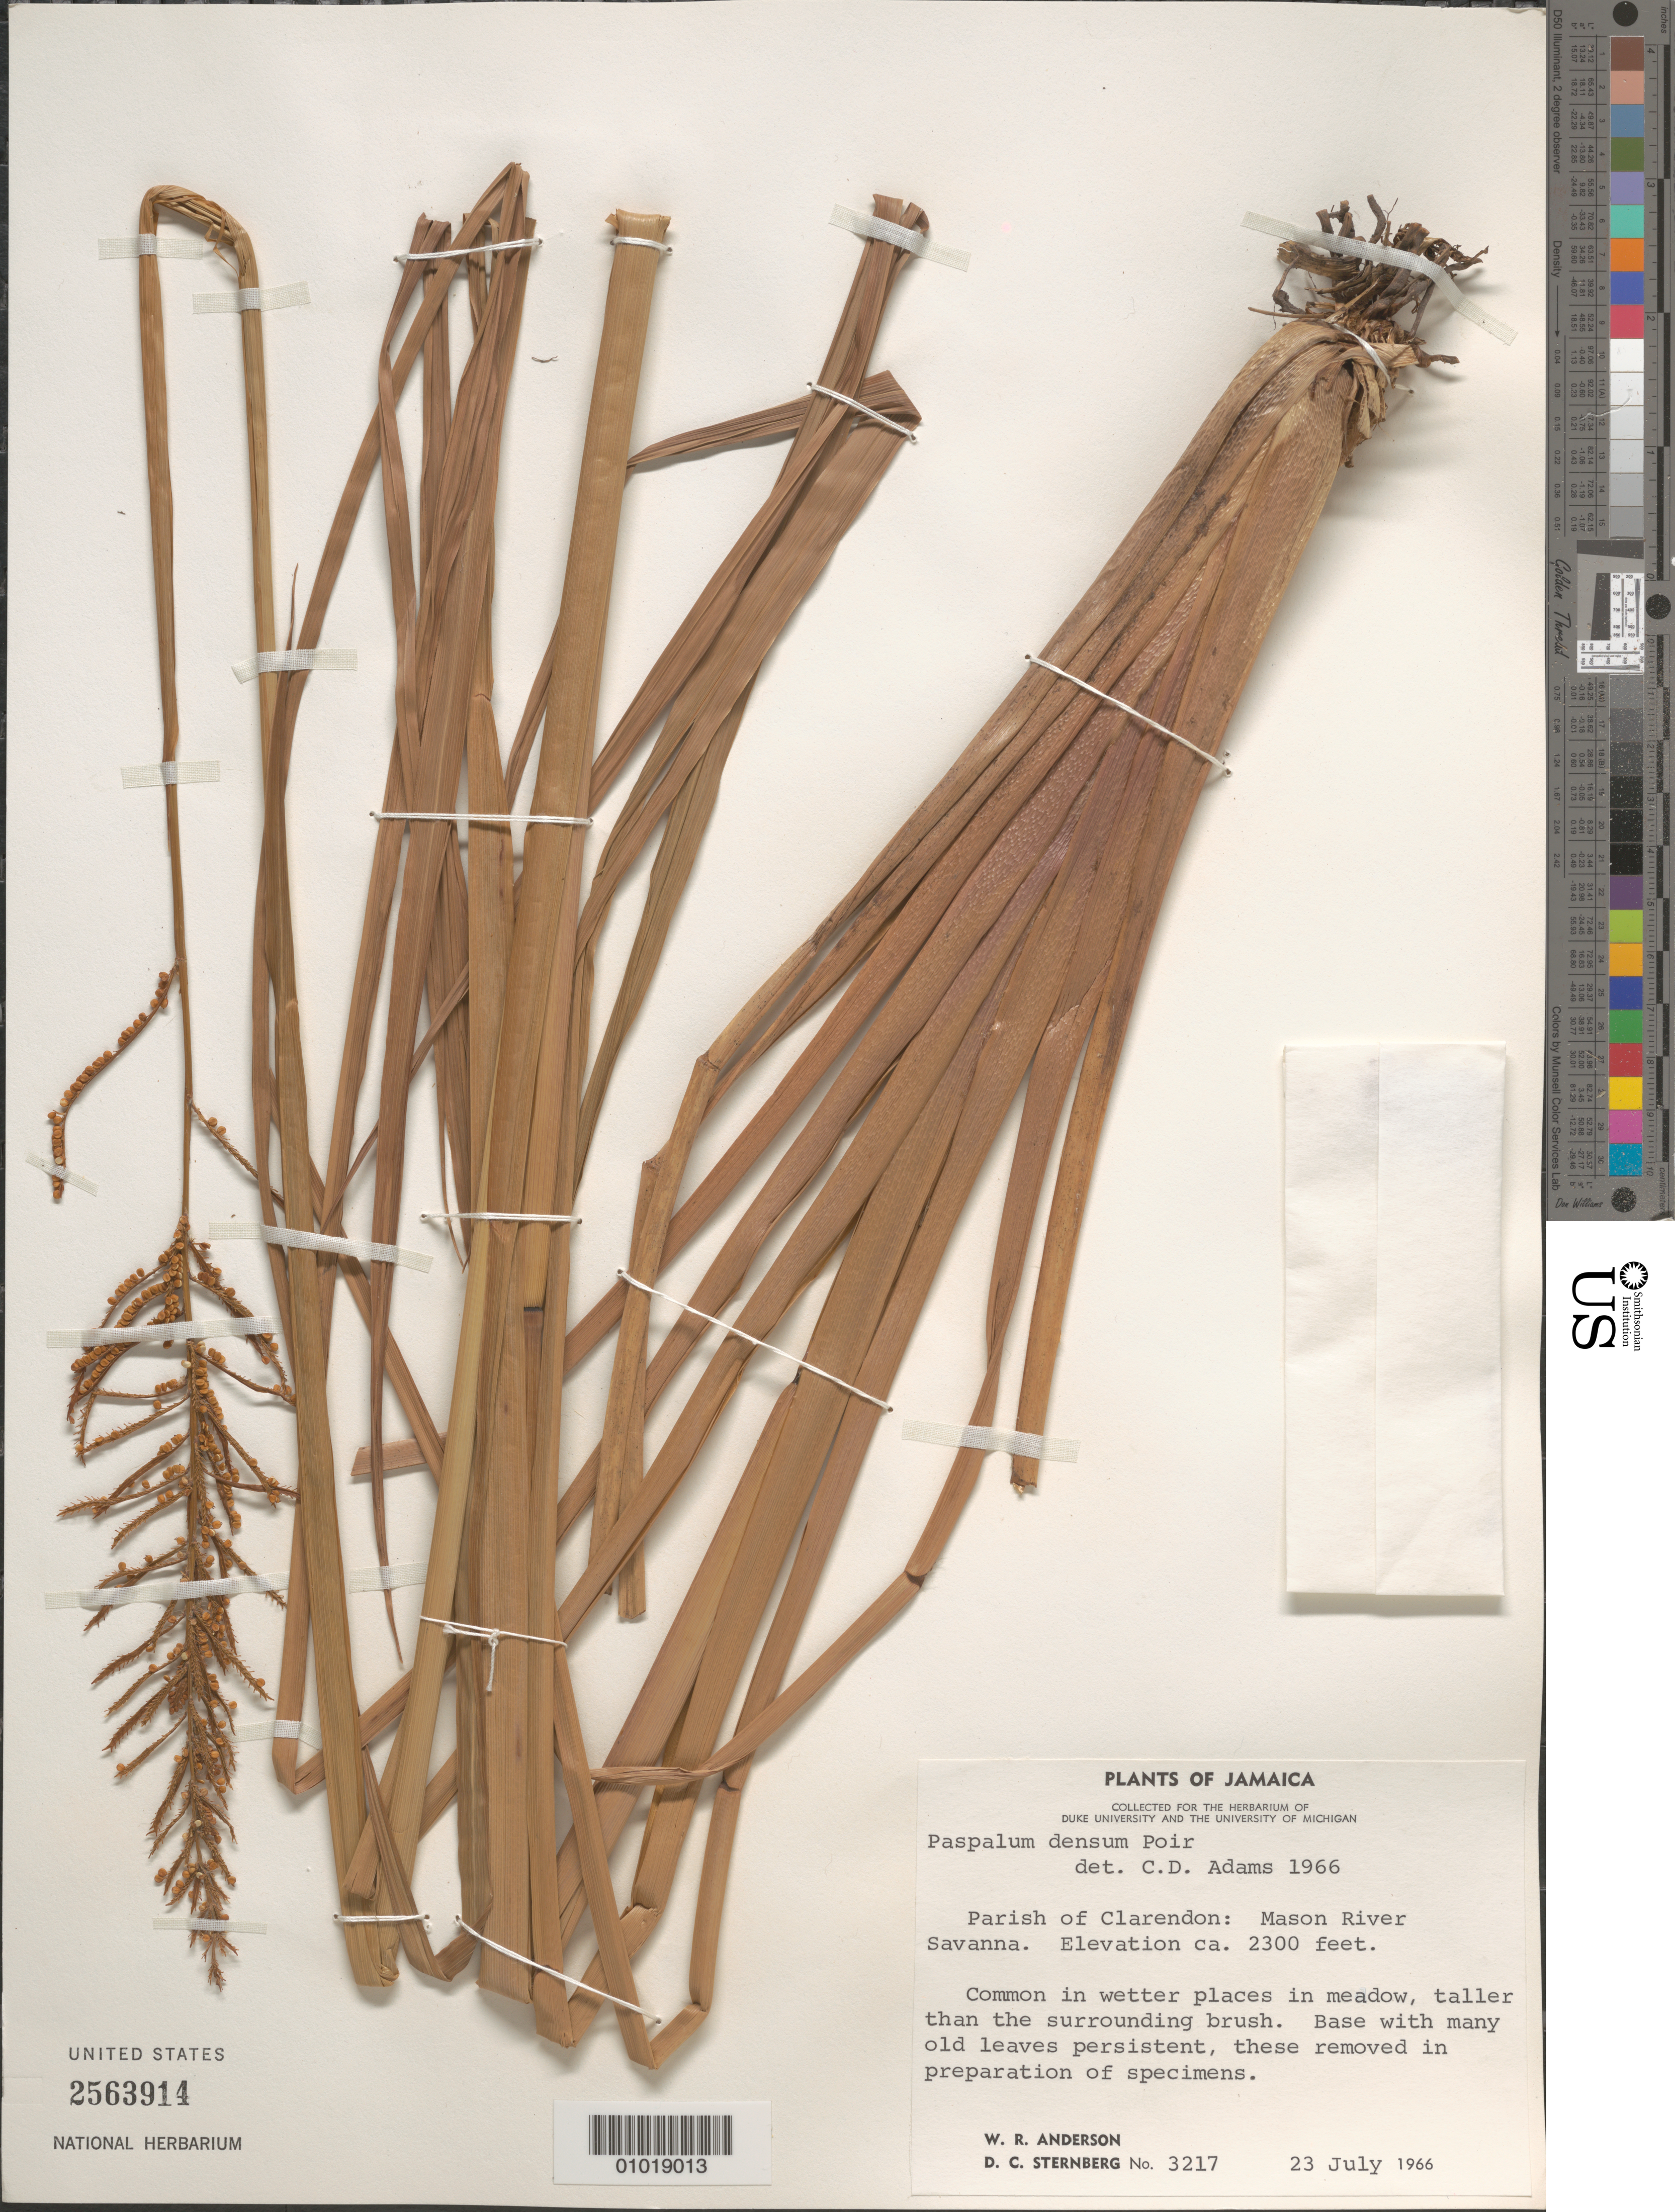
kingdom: Plantae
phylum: Tracheophyta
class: Liliopsida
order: Poales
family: Poaceae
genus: Paspalum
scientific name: Paspalum densum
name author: Poir.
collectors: W. R. Anderson & D. Sternberg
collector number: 3217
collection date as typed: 23 Jul 1966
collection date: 1966-07-23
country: Jamaica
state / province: Clarendon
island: Jamaica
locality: Mason River savanna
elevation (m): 701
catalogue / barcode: US 2563914